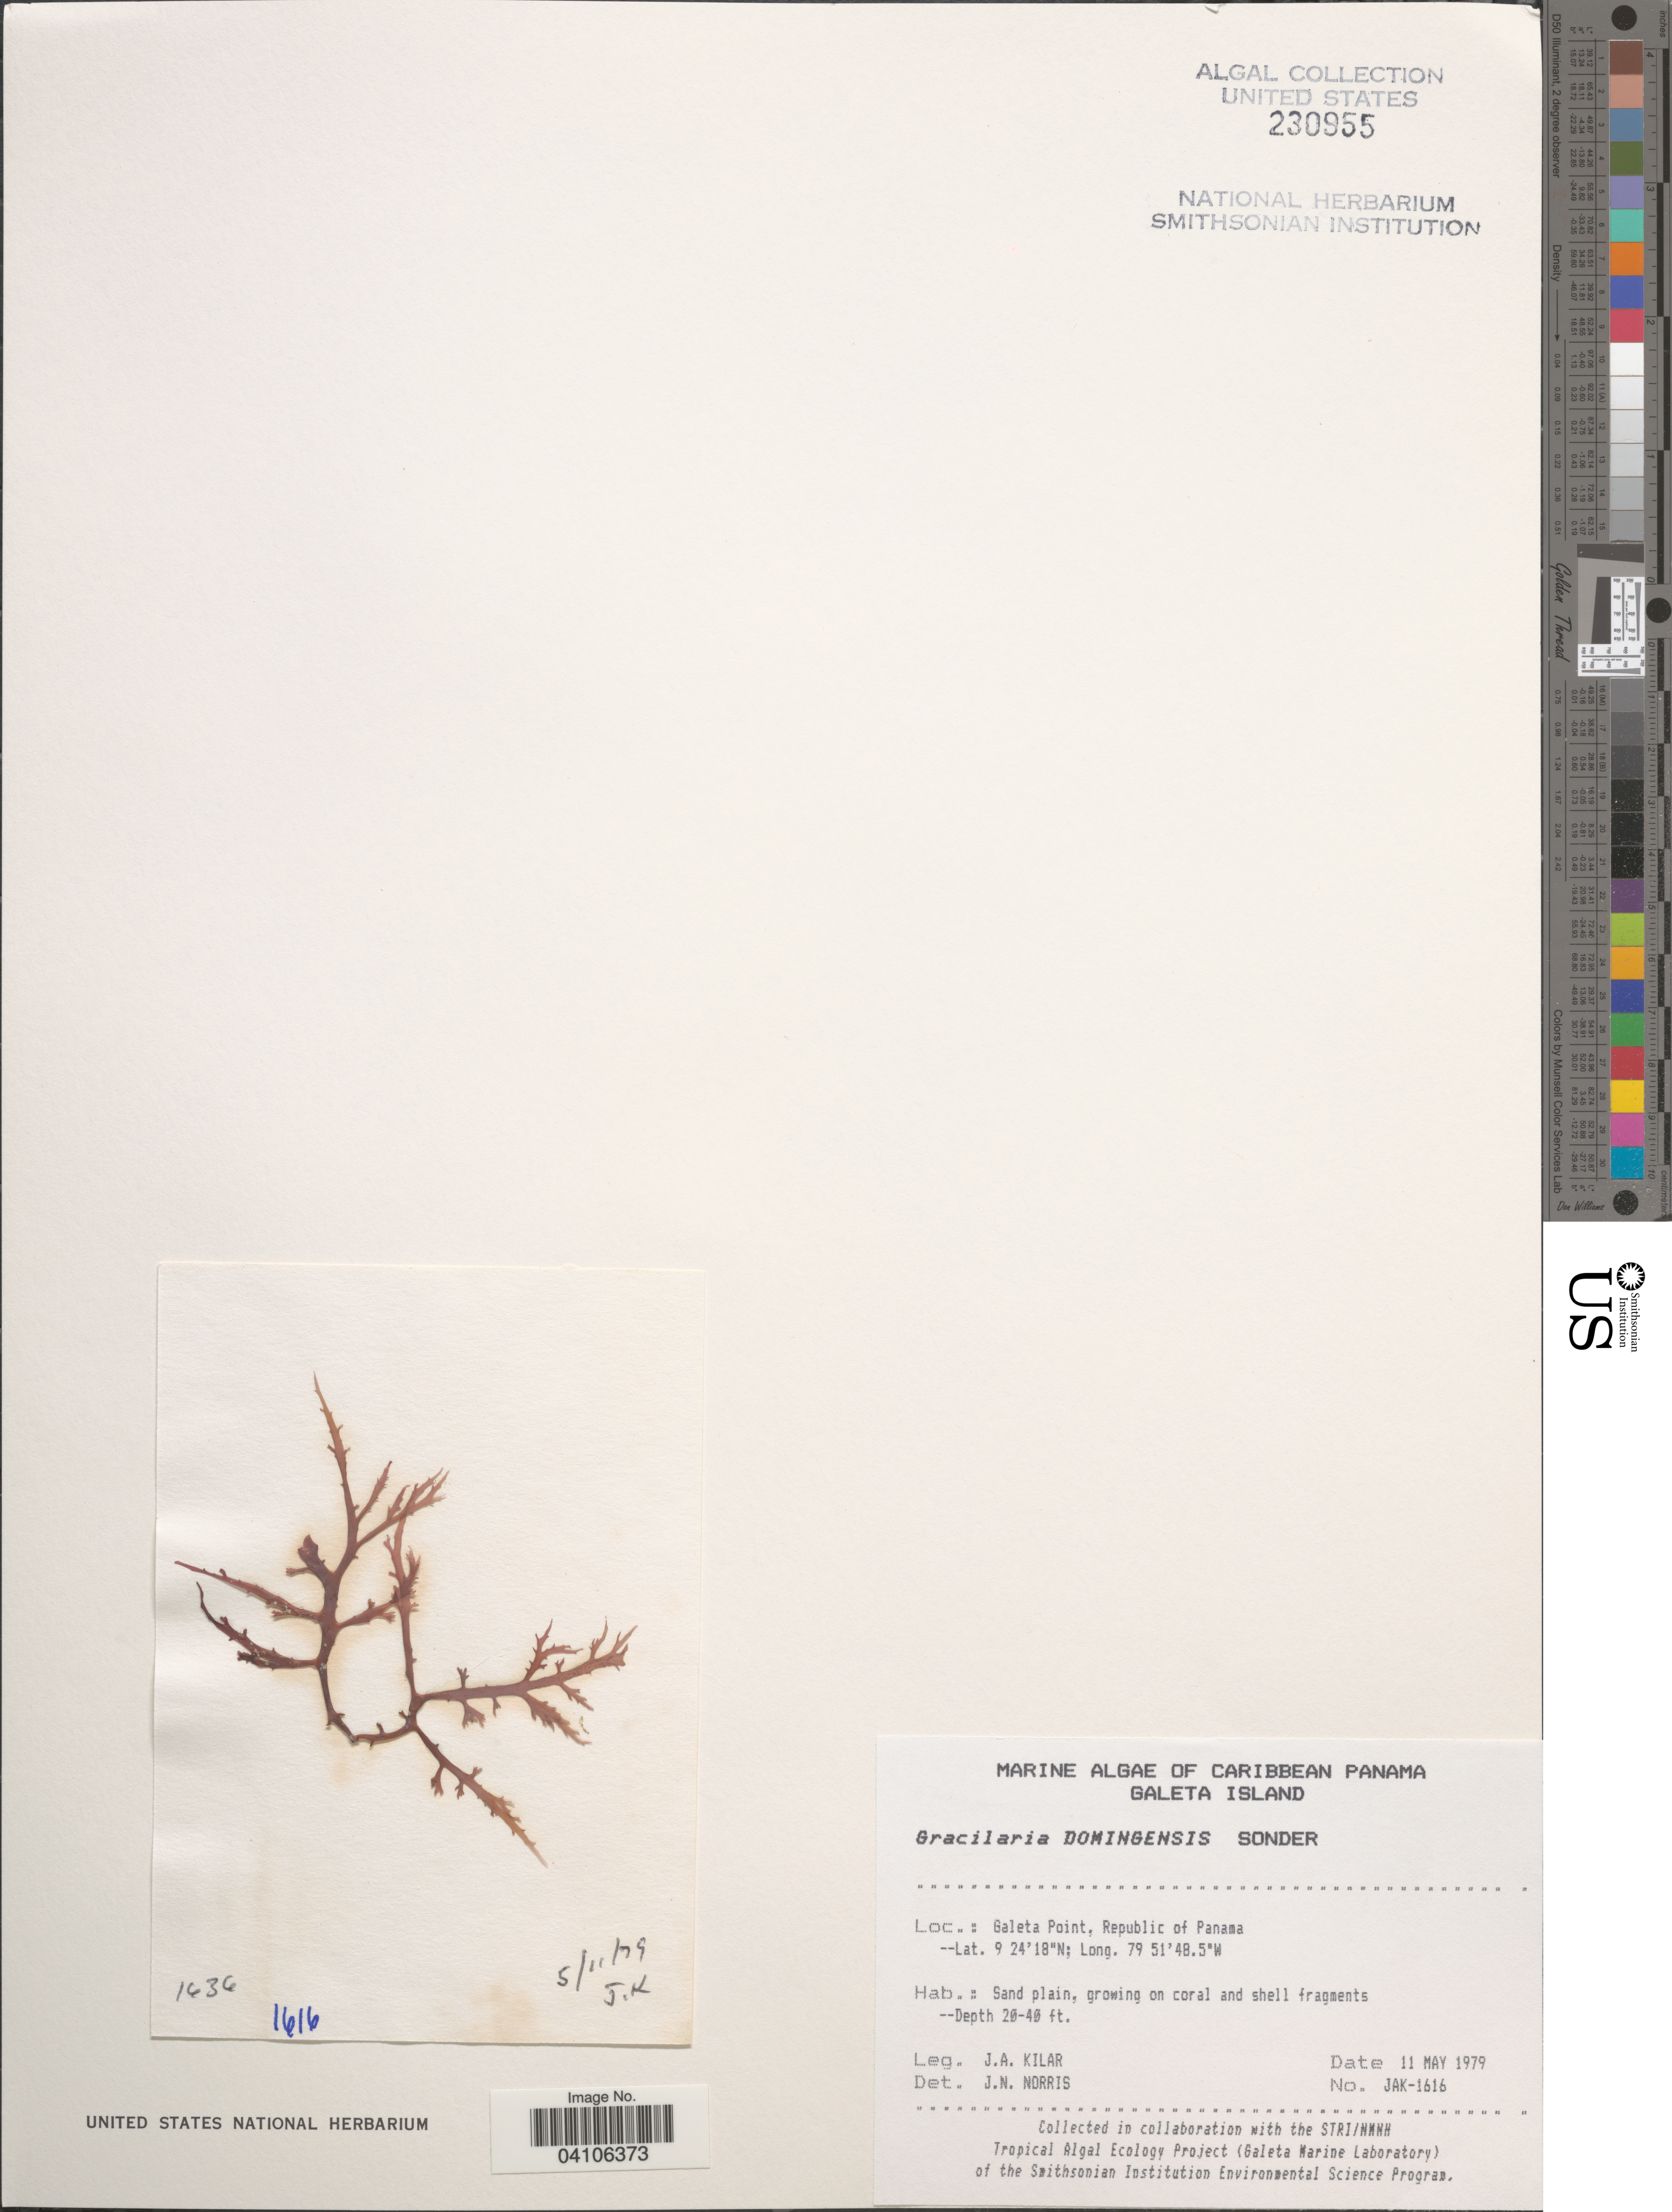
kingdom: Plantae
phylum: Rhodophyta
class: Florideophyceae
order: Gracilariales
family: Gracilariaceae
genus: Gracilaria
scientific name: Gracilaria domingensis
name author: (Kütz.) O.G. Sond. in Dickie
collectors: J. A. Kilar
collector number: JAK-1616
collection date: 1979-05-11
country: Panama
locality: Caribbean Panama. Galeta Island. Galeta Point, Republic of Panama.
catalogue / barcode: US 230955